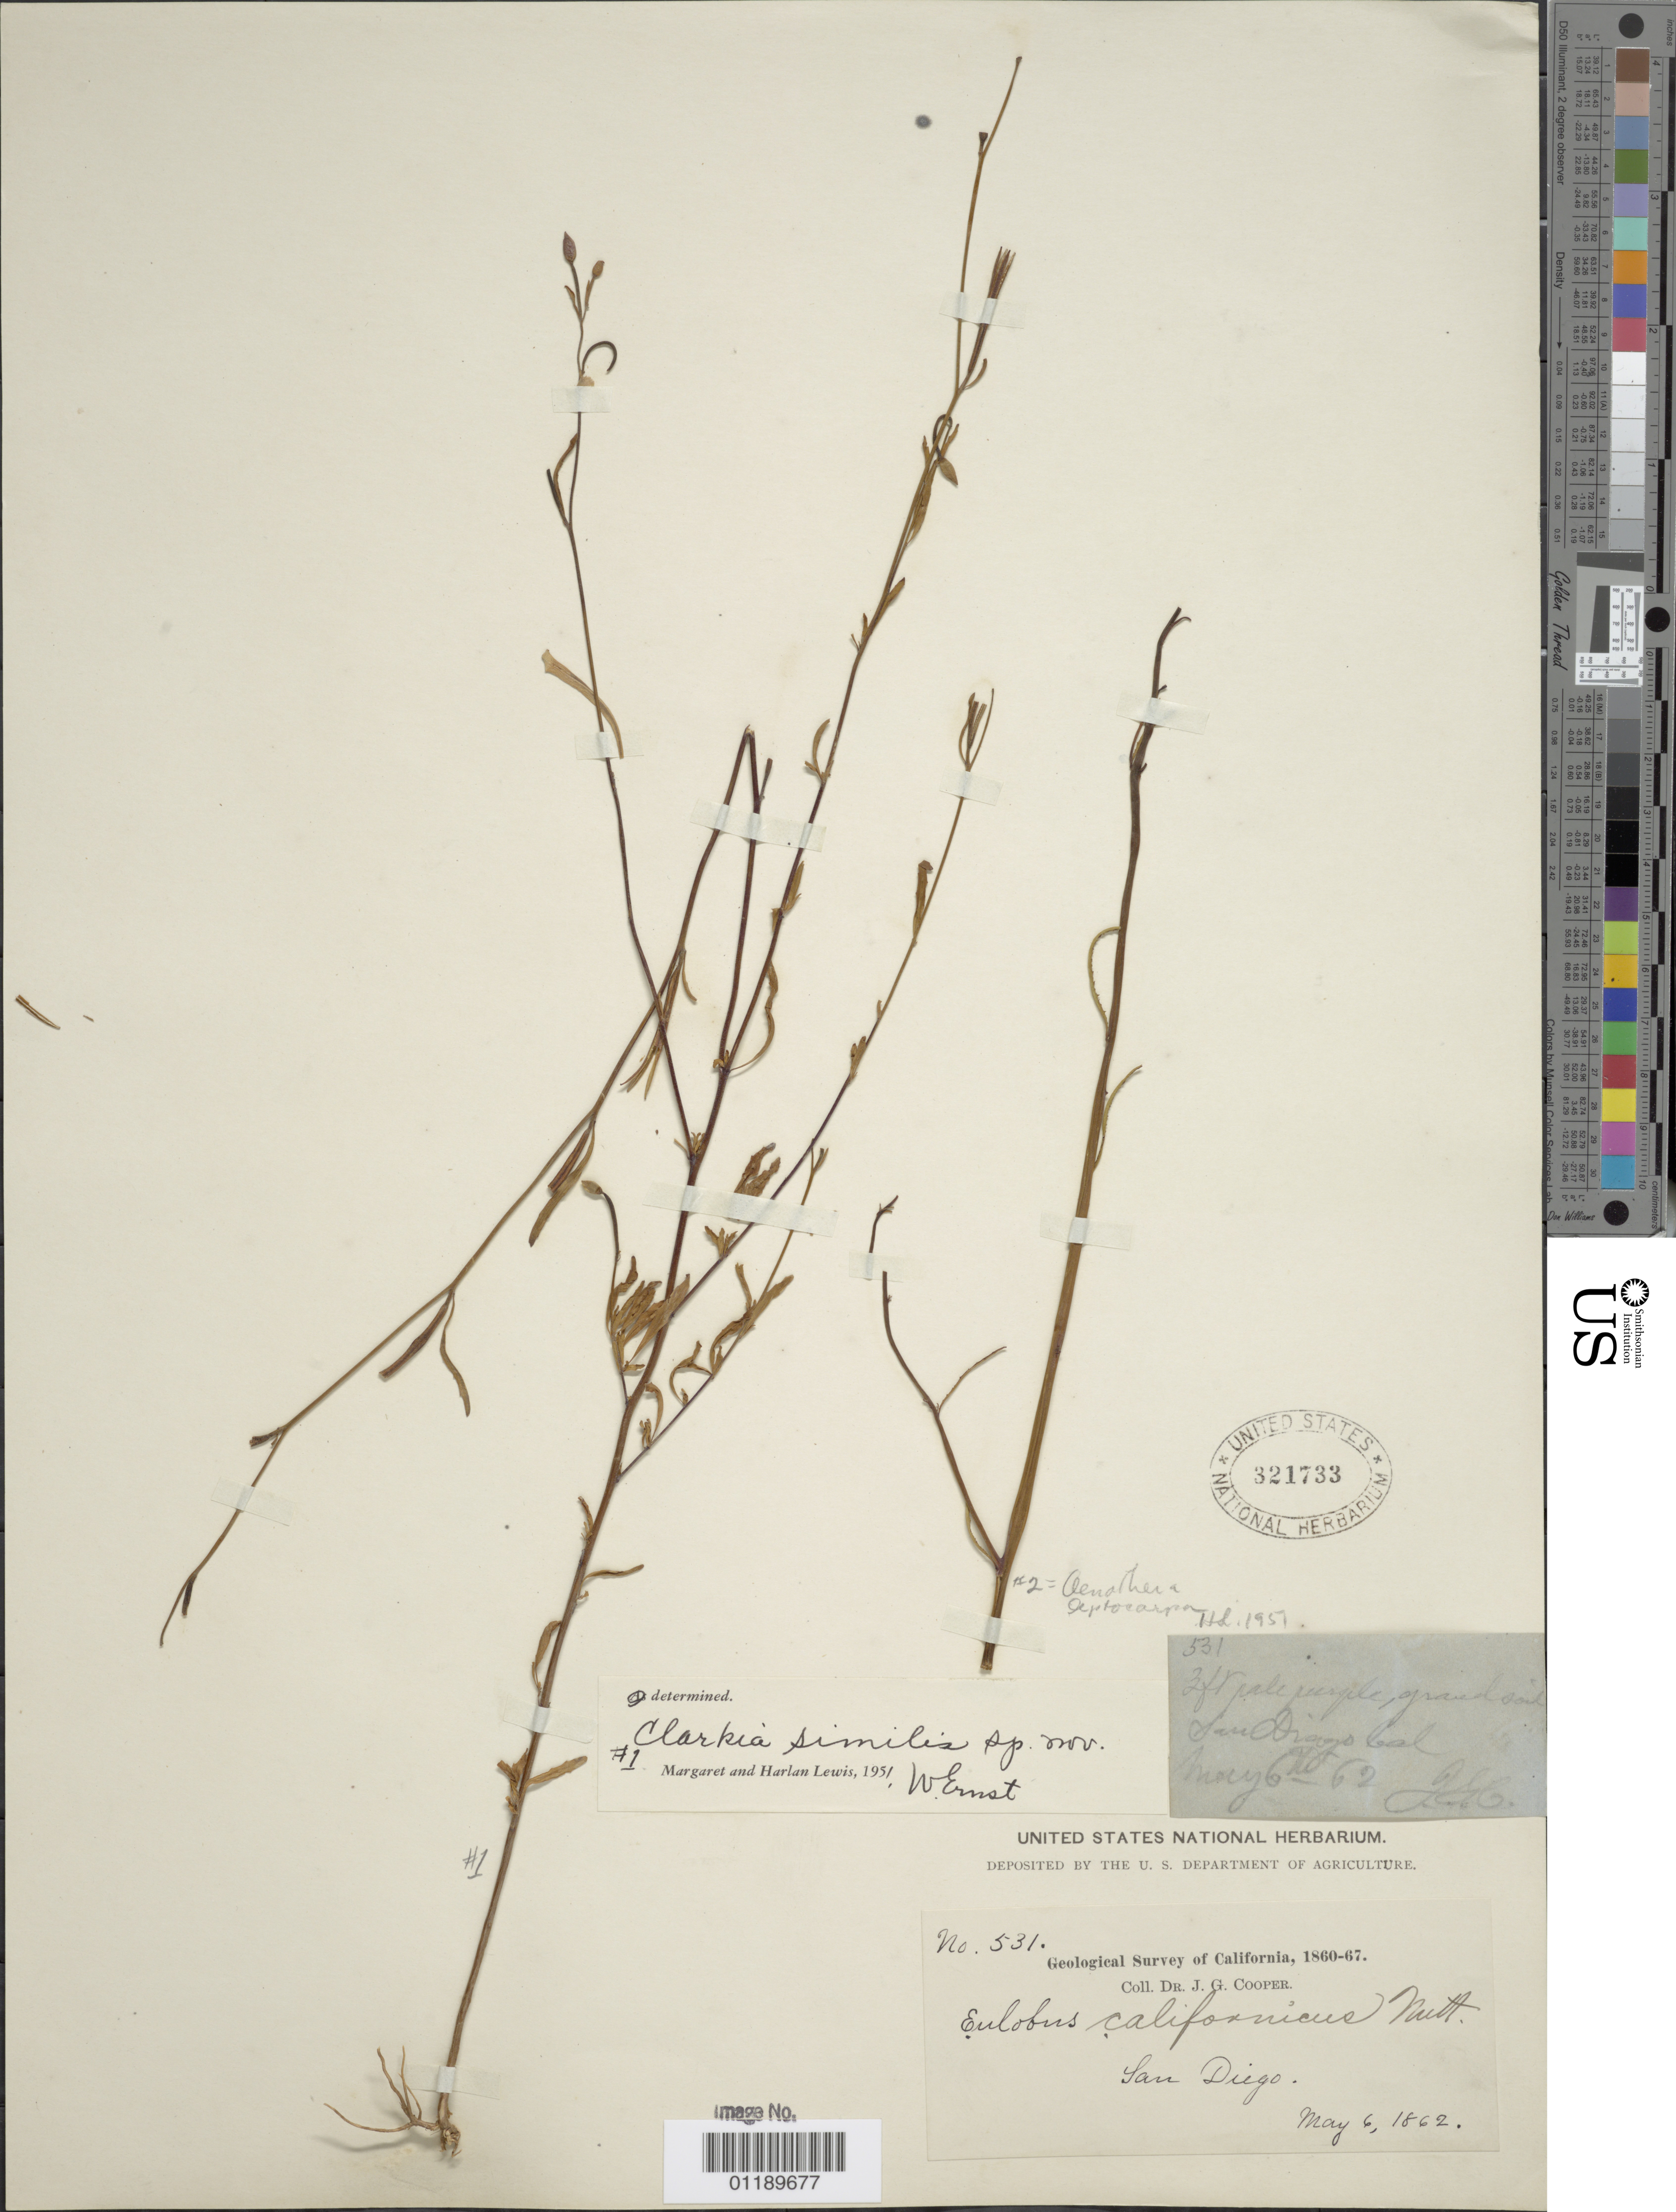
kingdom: Plantae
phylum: Tracheophyta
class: Magnoliopsida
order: Myrtales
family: Onagraceae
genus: Clarkia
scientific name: Clarkia similis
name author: F. H. Lewis & W.R. Ernst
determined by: Lewis, --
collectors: J. G. Cooper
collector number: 531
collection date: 1862-05-06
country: United States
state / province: California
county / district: San Diego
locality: San Diego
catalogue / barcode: US 321733